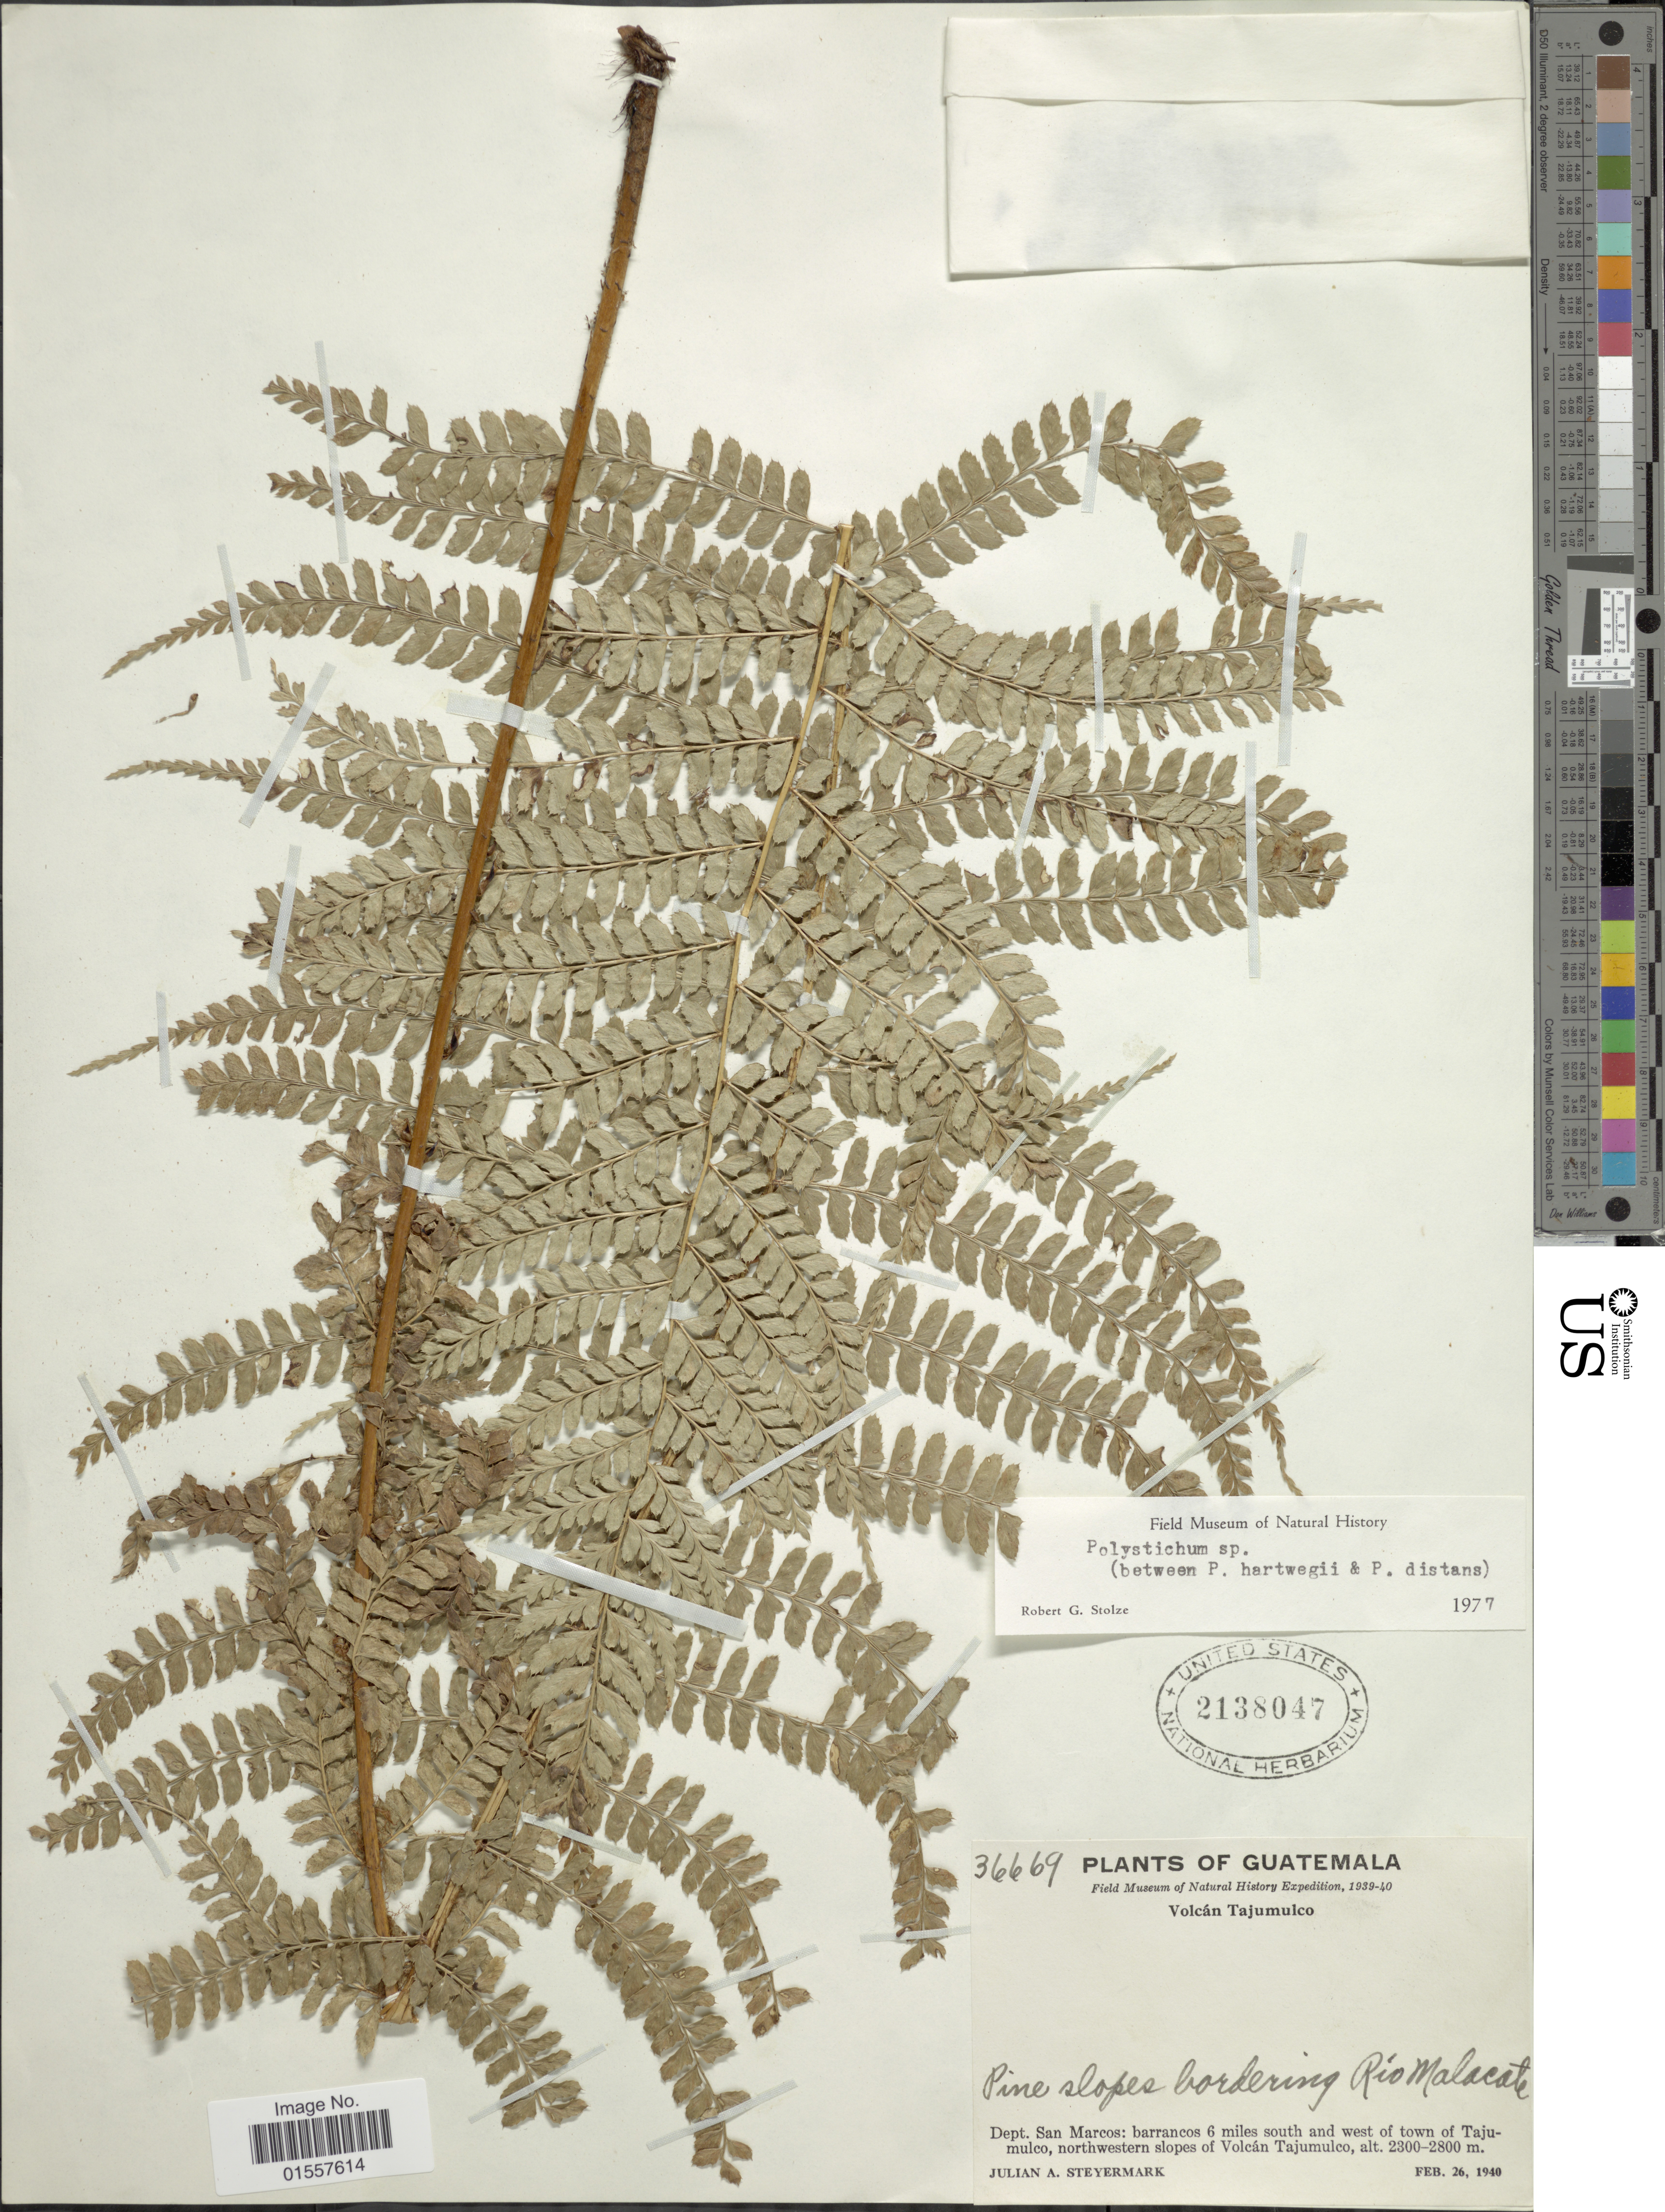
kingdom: Plantae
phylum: Tracheophyta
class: Polypodiopsida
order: Polypodiales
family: Dryopteridaceae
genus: Polystichum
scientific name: Polystichum distans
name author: E. Fourn.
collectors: J. Steyermark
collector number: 36669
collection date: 1940-02-26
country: Guatemala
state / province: San Marcos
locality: Volcan Tajumulco, Dept. San Marcos: barrancos 6 miles south and west of town of Tajumulco, northwestern slopes of Volcan Tajumulco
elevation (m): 2300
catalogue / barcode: US 2138047